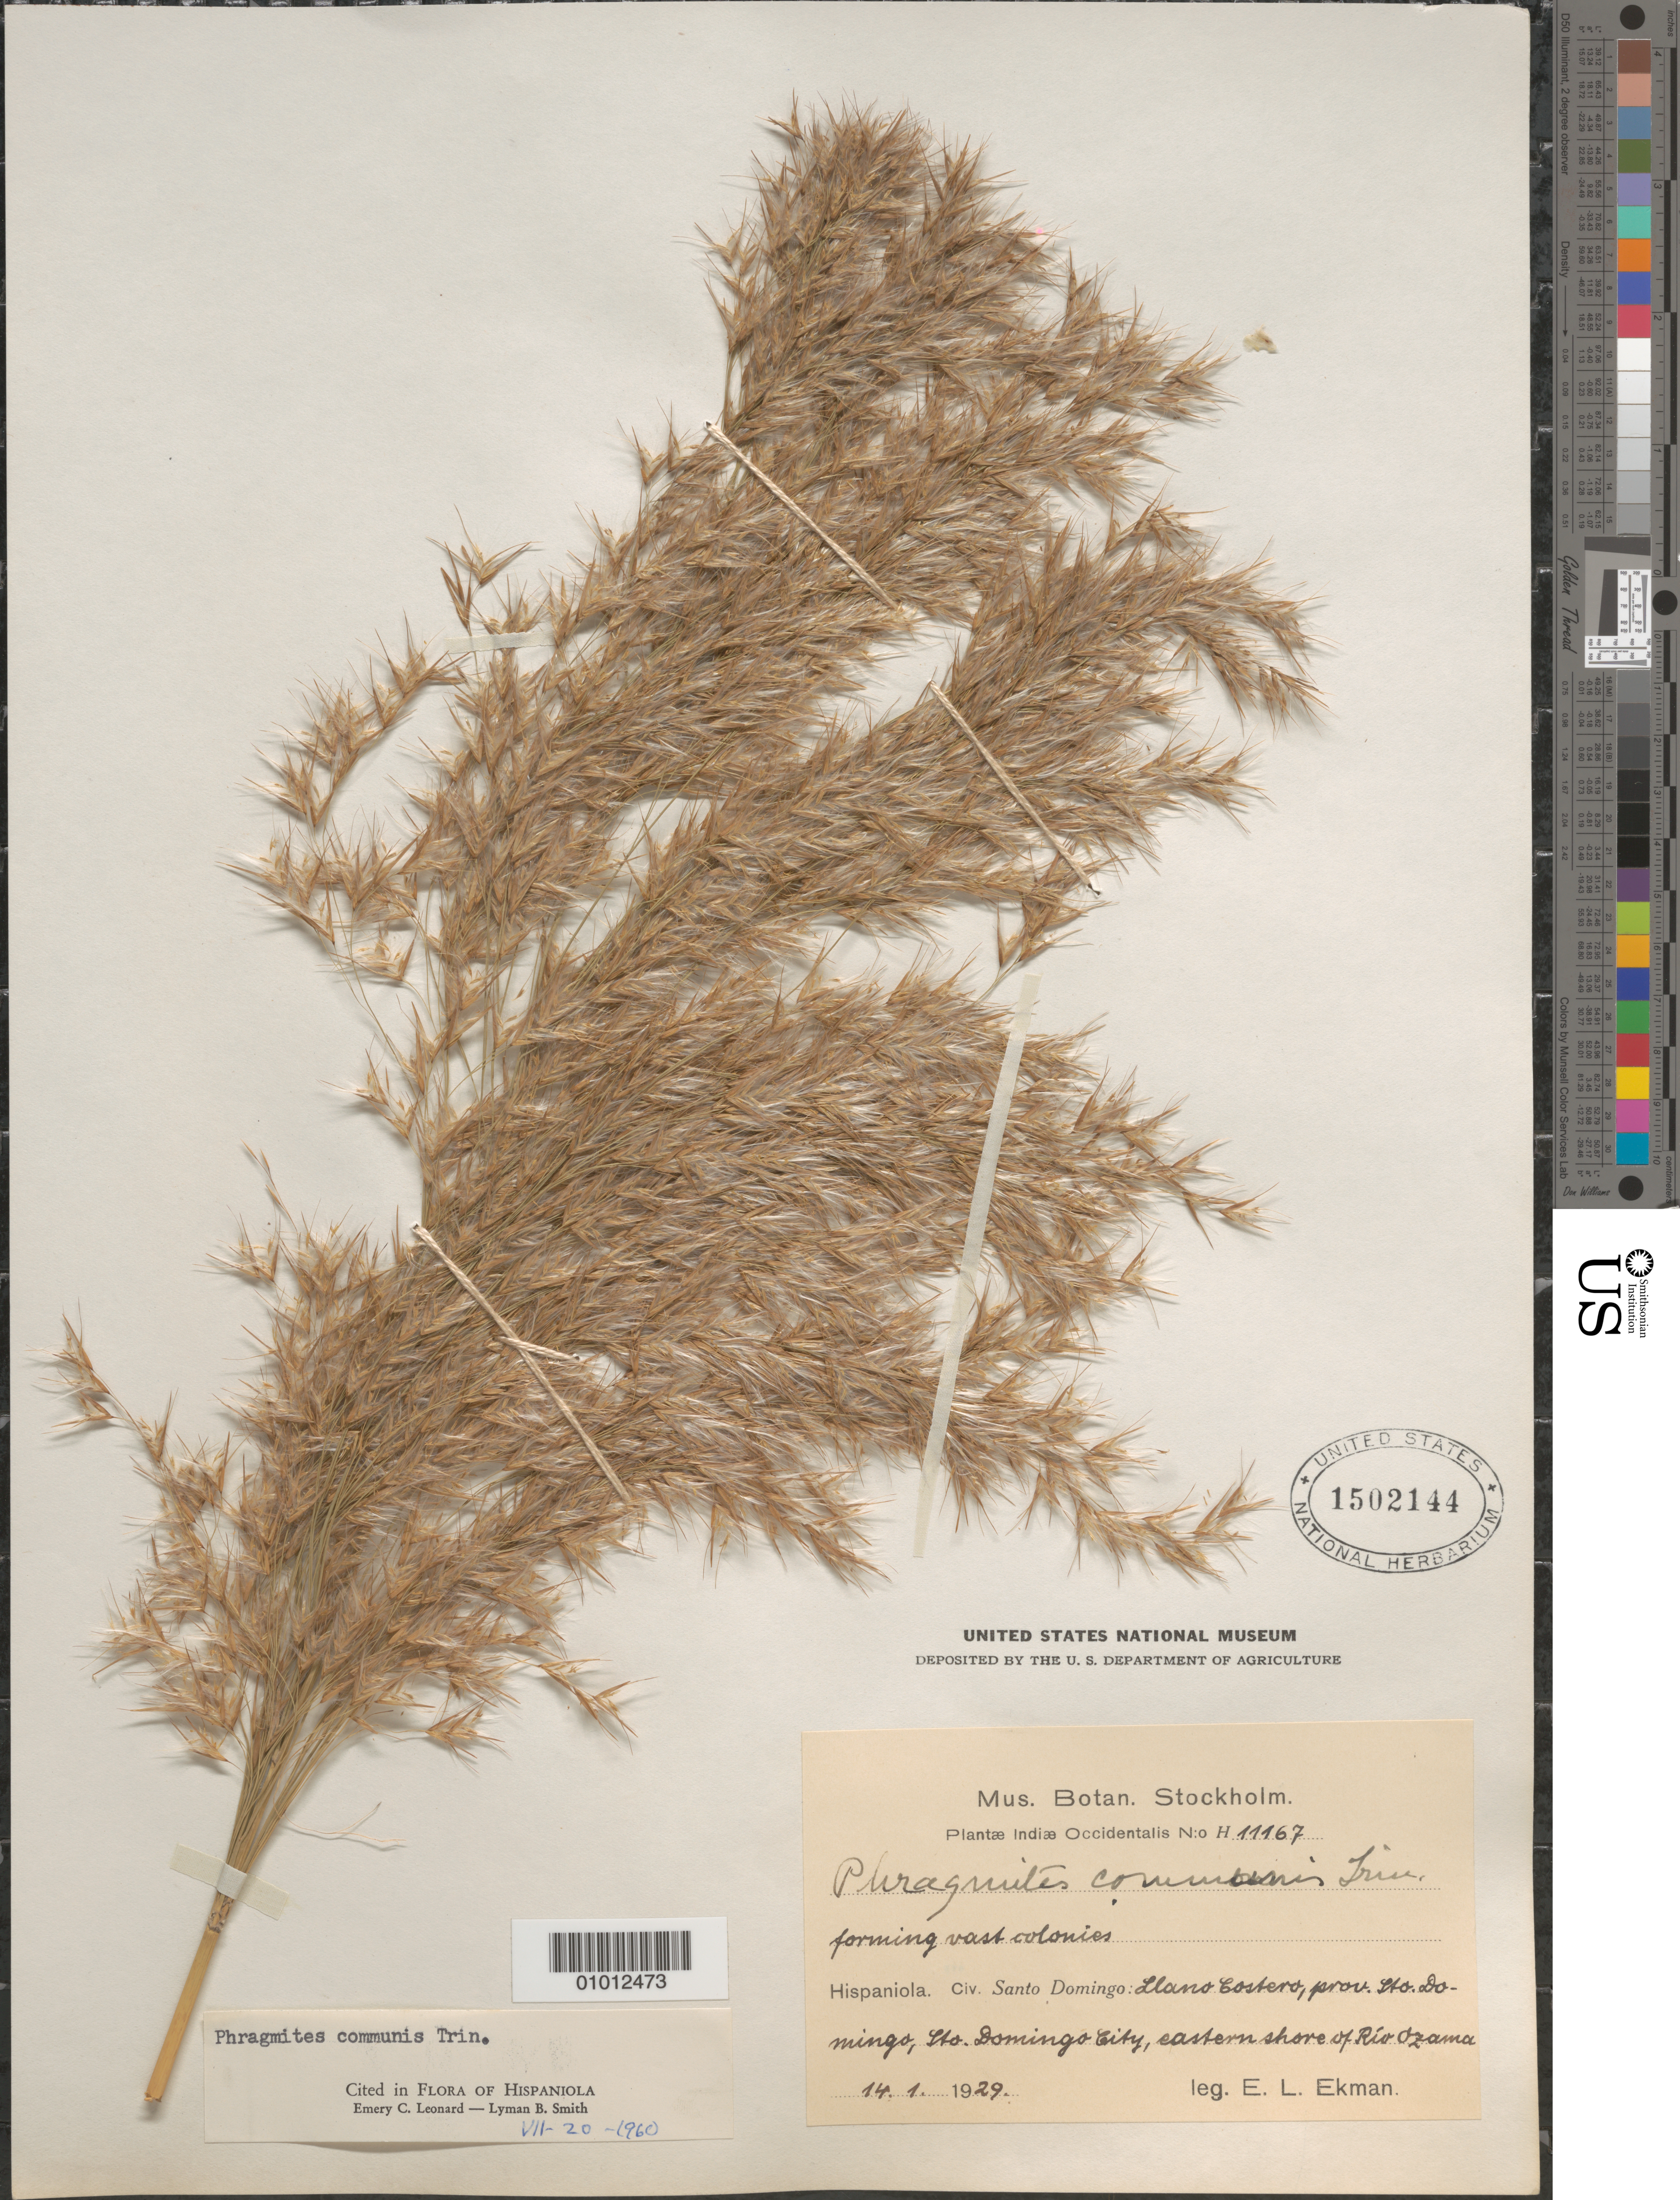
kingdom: Plantae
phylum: Tracheophyta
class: Liliopsida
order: Poales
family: Poaceae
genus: Phragmites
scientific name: Phragmites australis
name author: (Cav.) Trin. ex Steud.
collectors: E. L. Ekman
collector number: H 11167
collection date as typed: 14 Jan 1929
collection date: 1929-01-14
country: Dominican Republic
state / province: Distrito Nacional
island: Hispaniola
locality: Llano Costero, Sto. Domingo City, eastern shore of Rio Ozama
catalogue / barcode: US 1502144